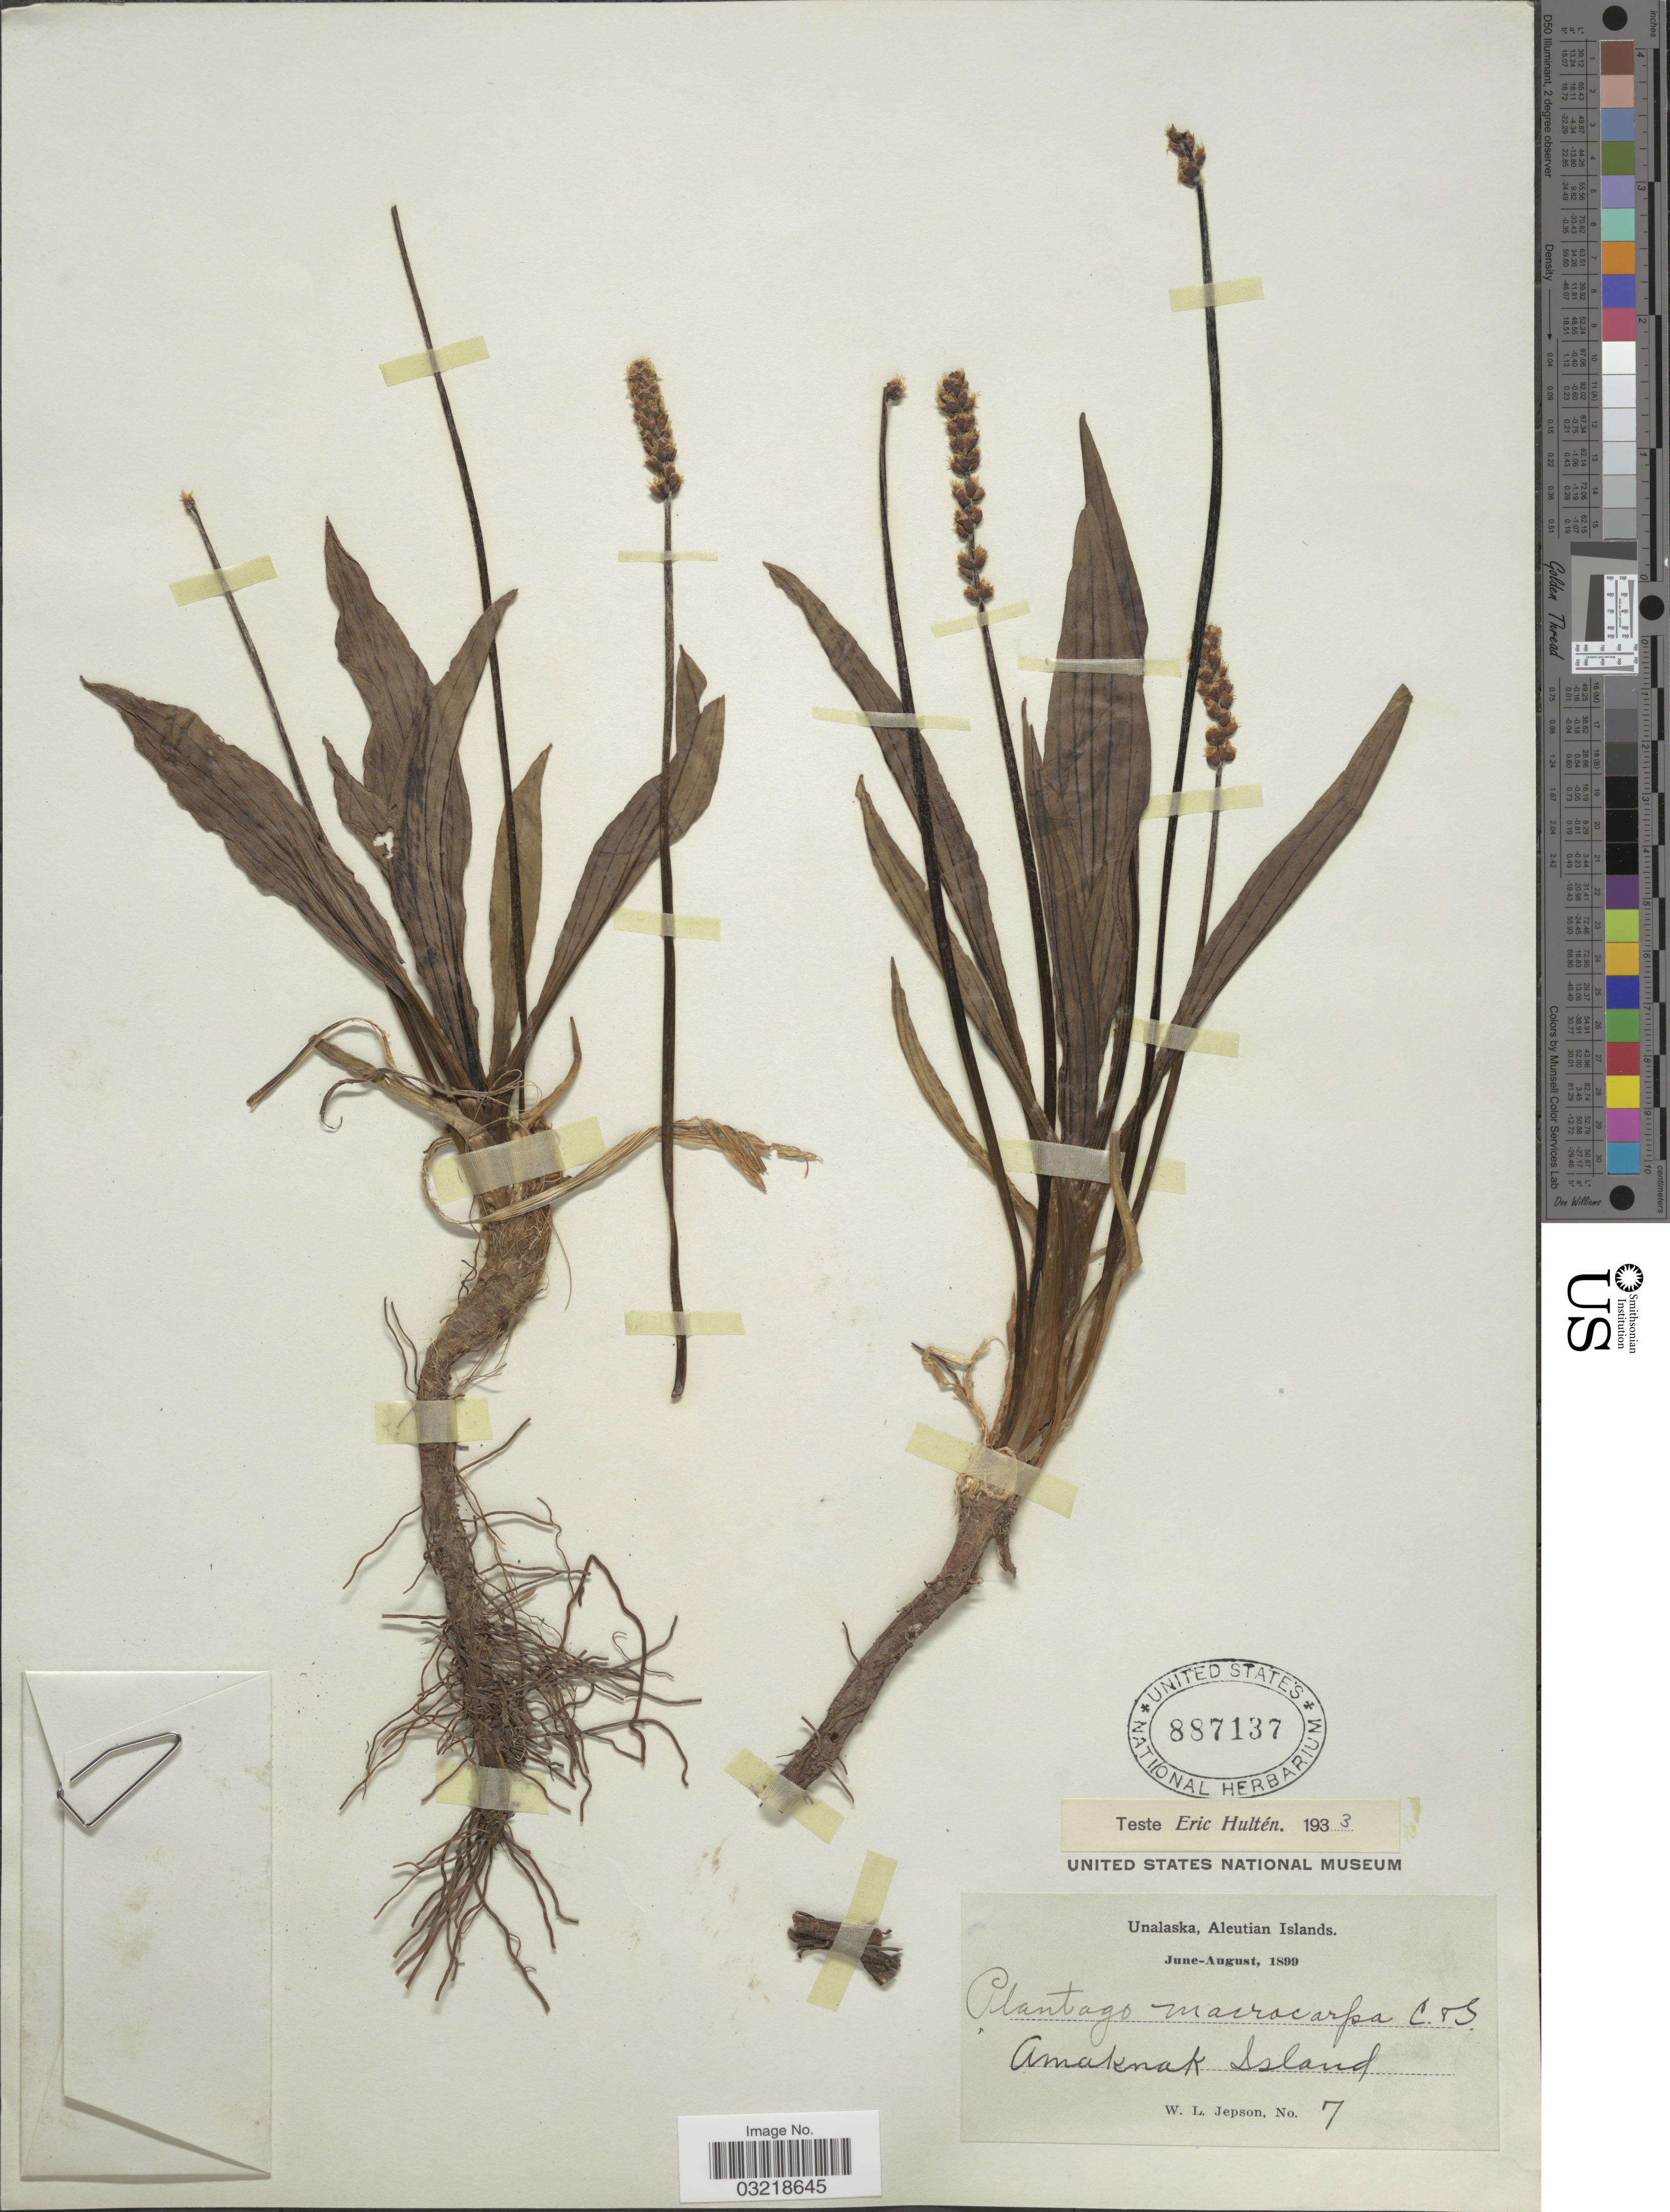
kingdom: Plantae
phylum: Tracheophyta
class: Magnoliopsida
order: Lamiales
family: Plantaginaceae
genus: Plantago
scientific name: Plantago macrocarpa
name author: Cham. & Schltdl.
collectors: W. L. Jepson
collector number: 7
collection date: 1899-06/1899-08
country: United States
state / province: Alaska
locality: Unalaska, Aleutian Islands. Amaknak Island.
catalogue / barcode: US 887137